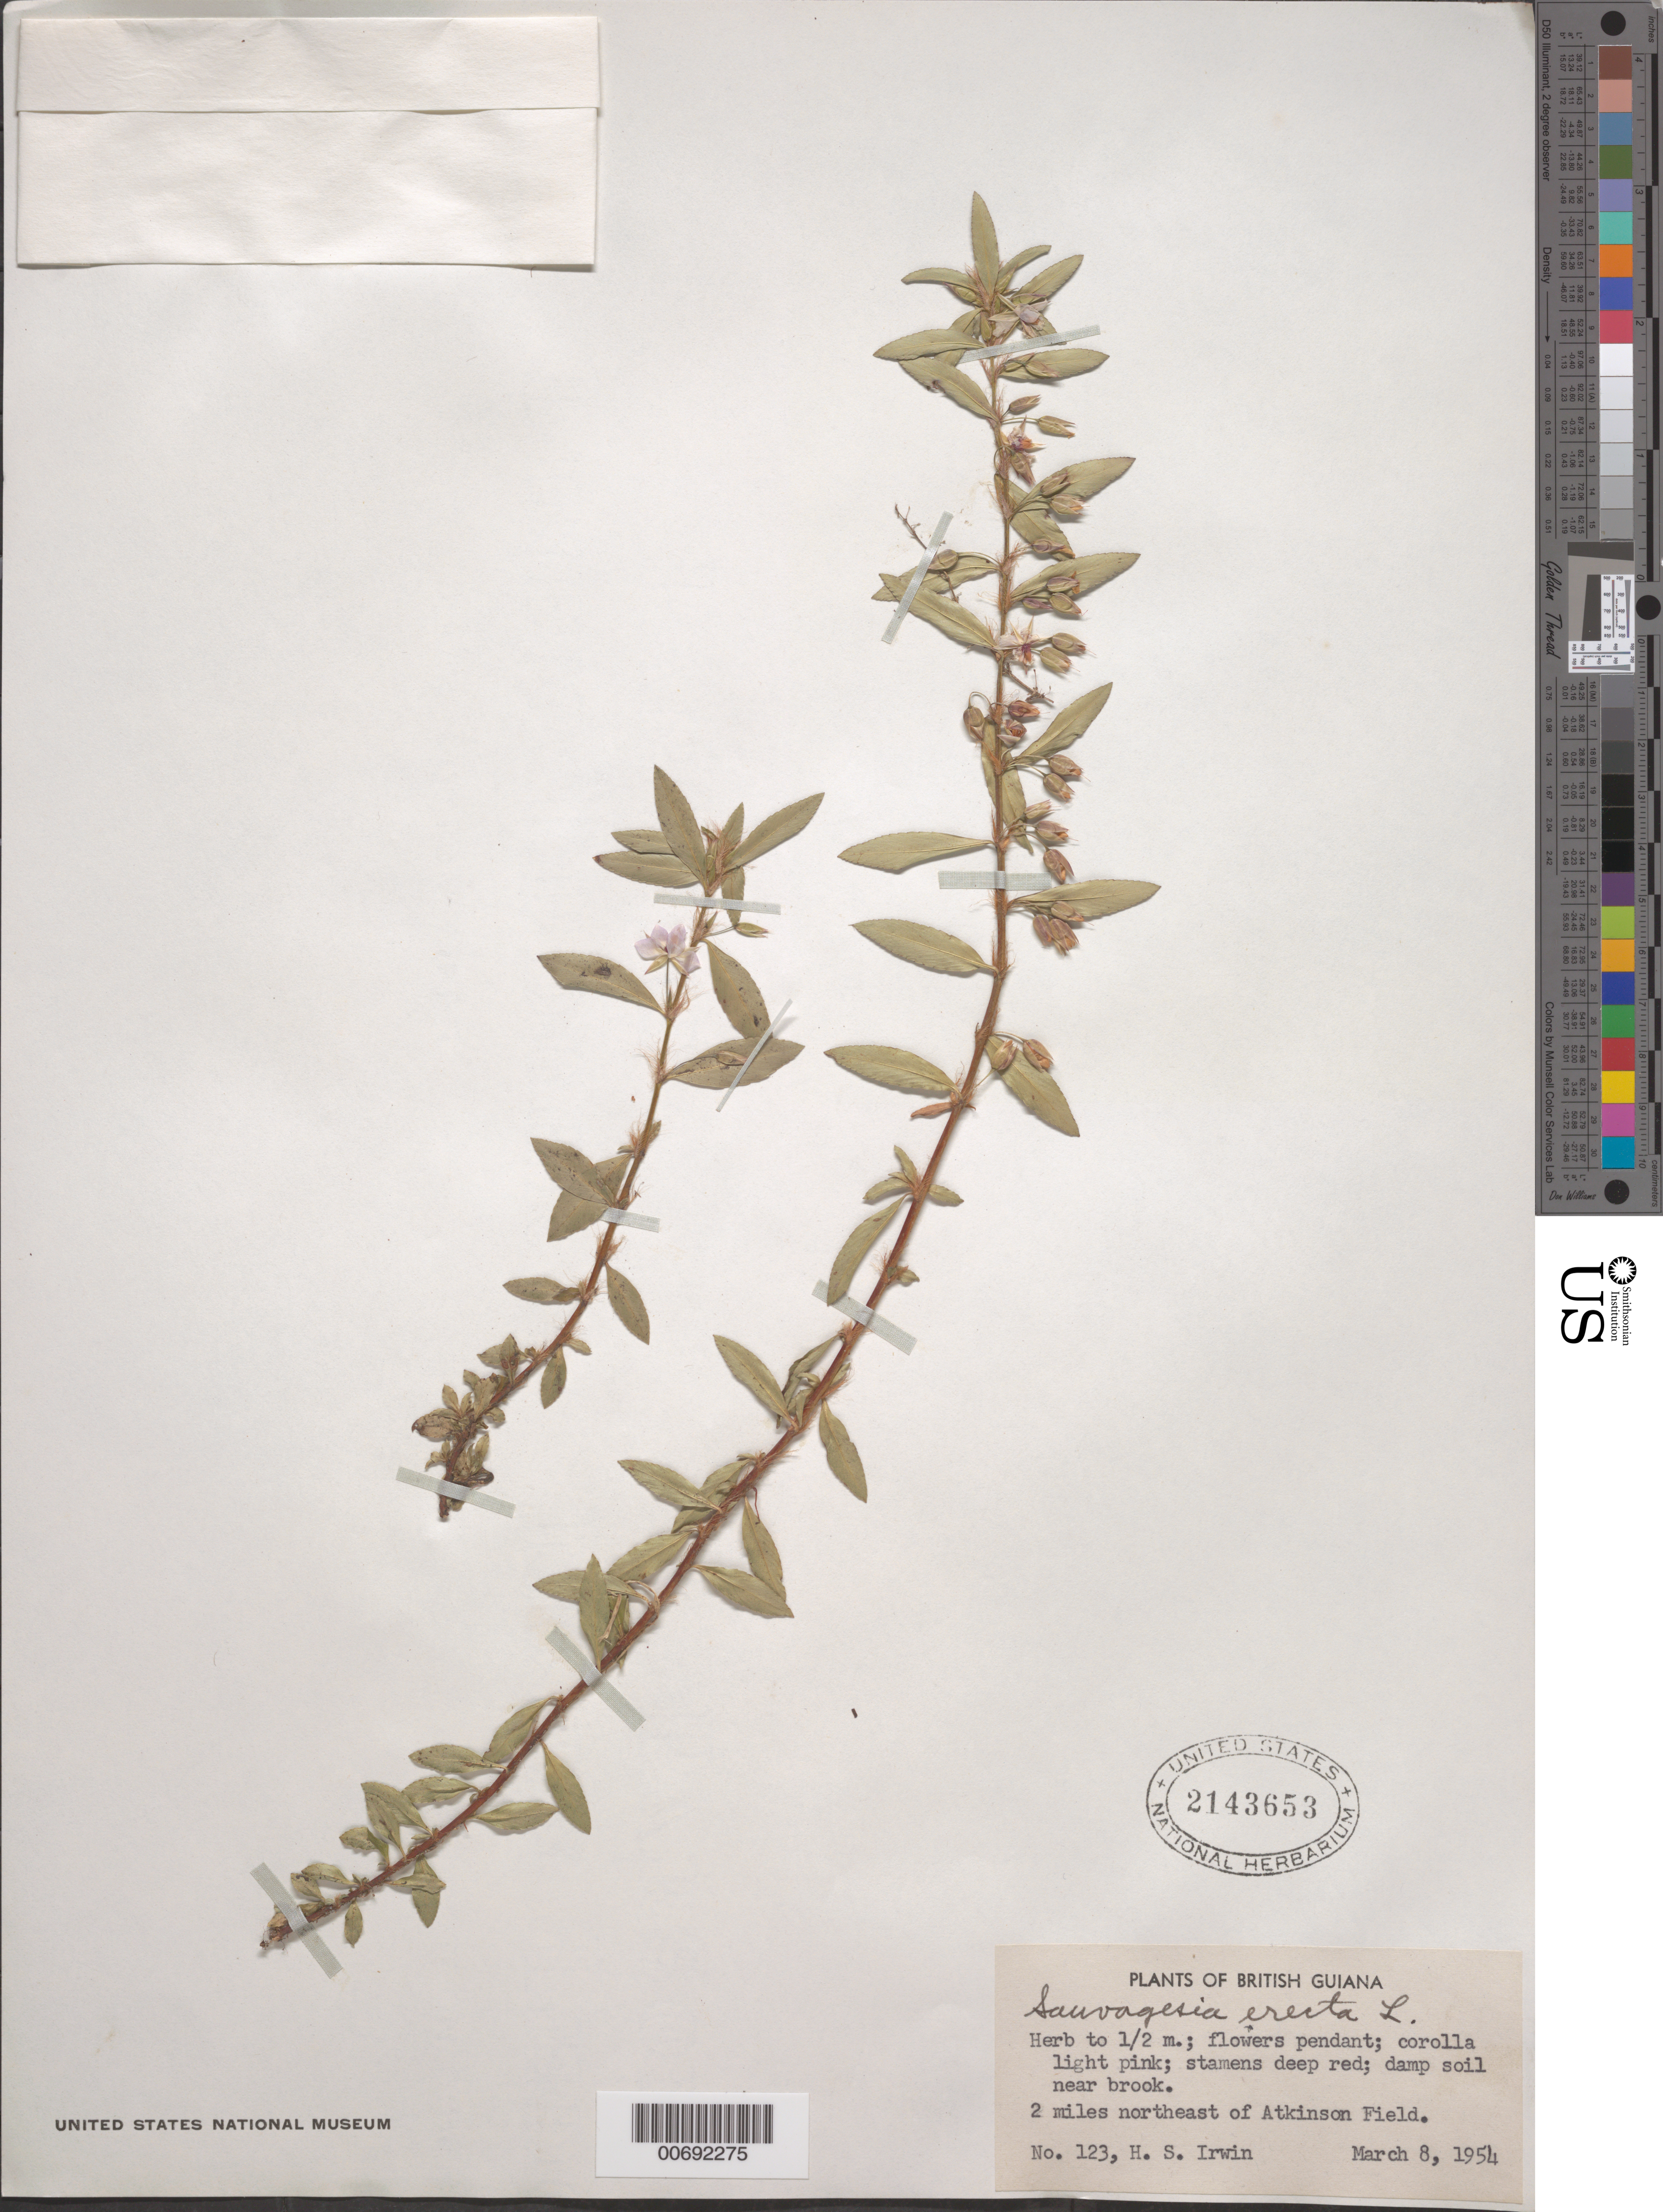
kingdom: Plantae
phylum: Tracheophyta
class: Magnoliopsida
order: Malpighiales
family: Ochnaceae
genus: Sauvagesia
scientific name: Sauvagesia erecta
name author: L.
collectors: H. Irwin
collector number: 123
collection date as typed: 8-Mar-54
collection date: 1954-03-08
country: Guyana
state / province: Demerara-Mahaica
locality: Atkinson Field, 2 mi. NE of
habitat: Damp soil near brook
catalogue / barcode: US 2143653